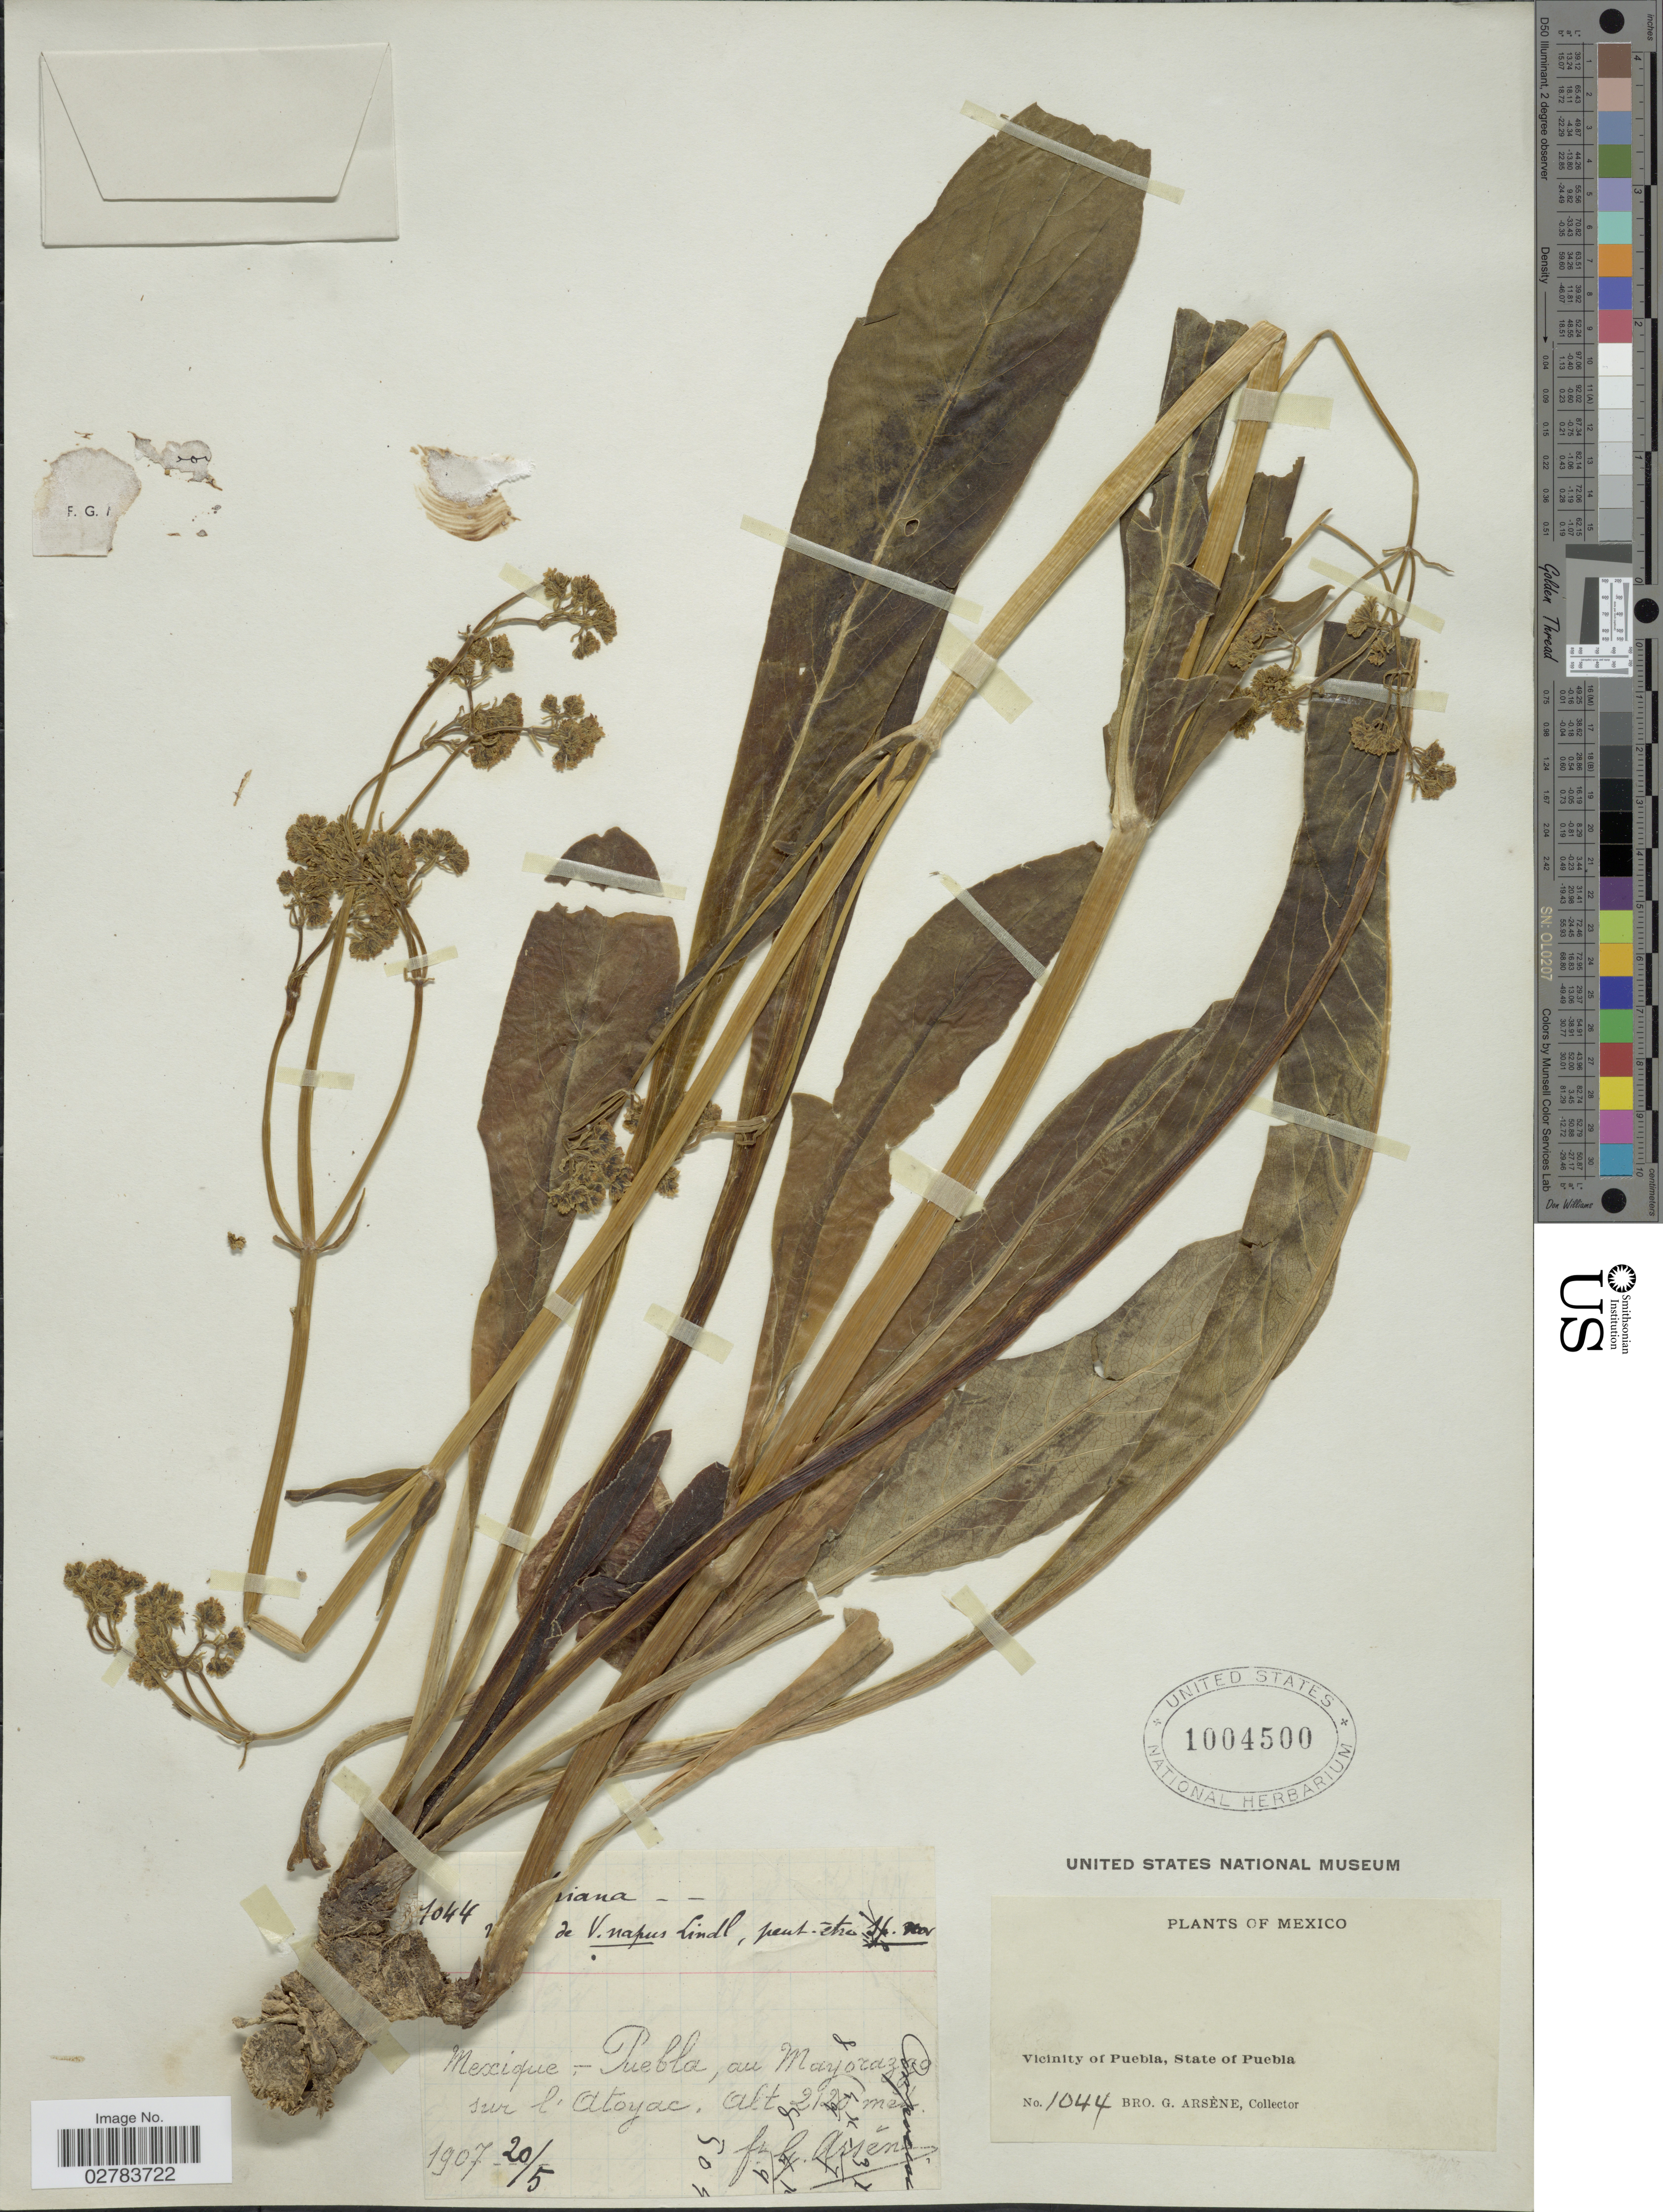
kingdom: Plantae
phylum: Tracheophyta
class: Magnoliopsida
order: Dipsacales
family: Caprifoliaceae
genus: Valeriana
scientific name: Valeriana edulis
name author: Nutt.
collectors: Bro. G. Arsène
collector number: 1044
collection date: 1907-05-20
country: Mexico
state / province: Puebla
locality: Vicinity of Puebla. Au Mayorazgo sur l' Atoyac.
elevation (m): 2120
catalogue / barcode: US 1004500